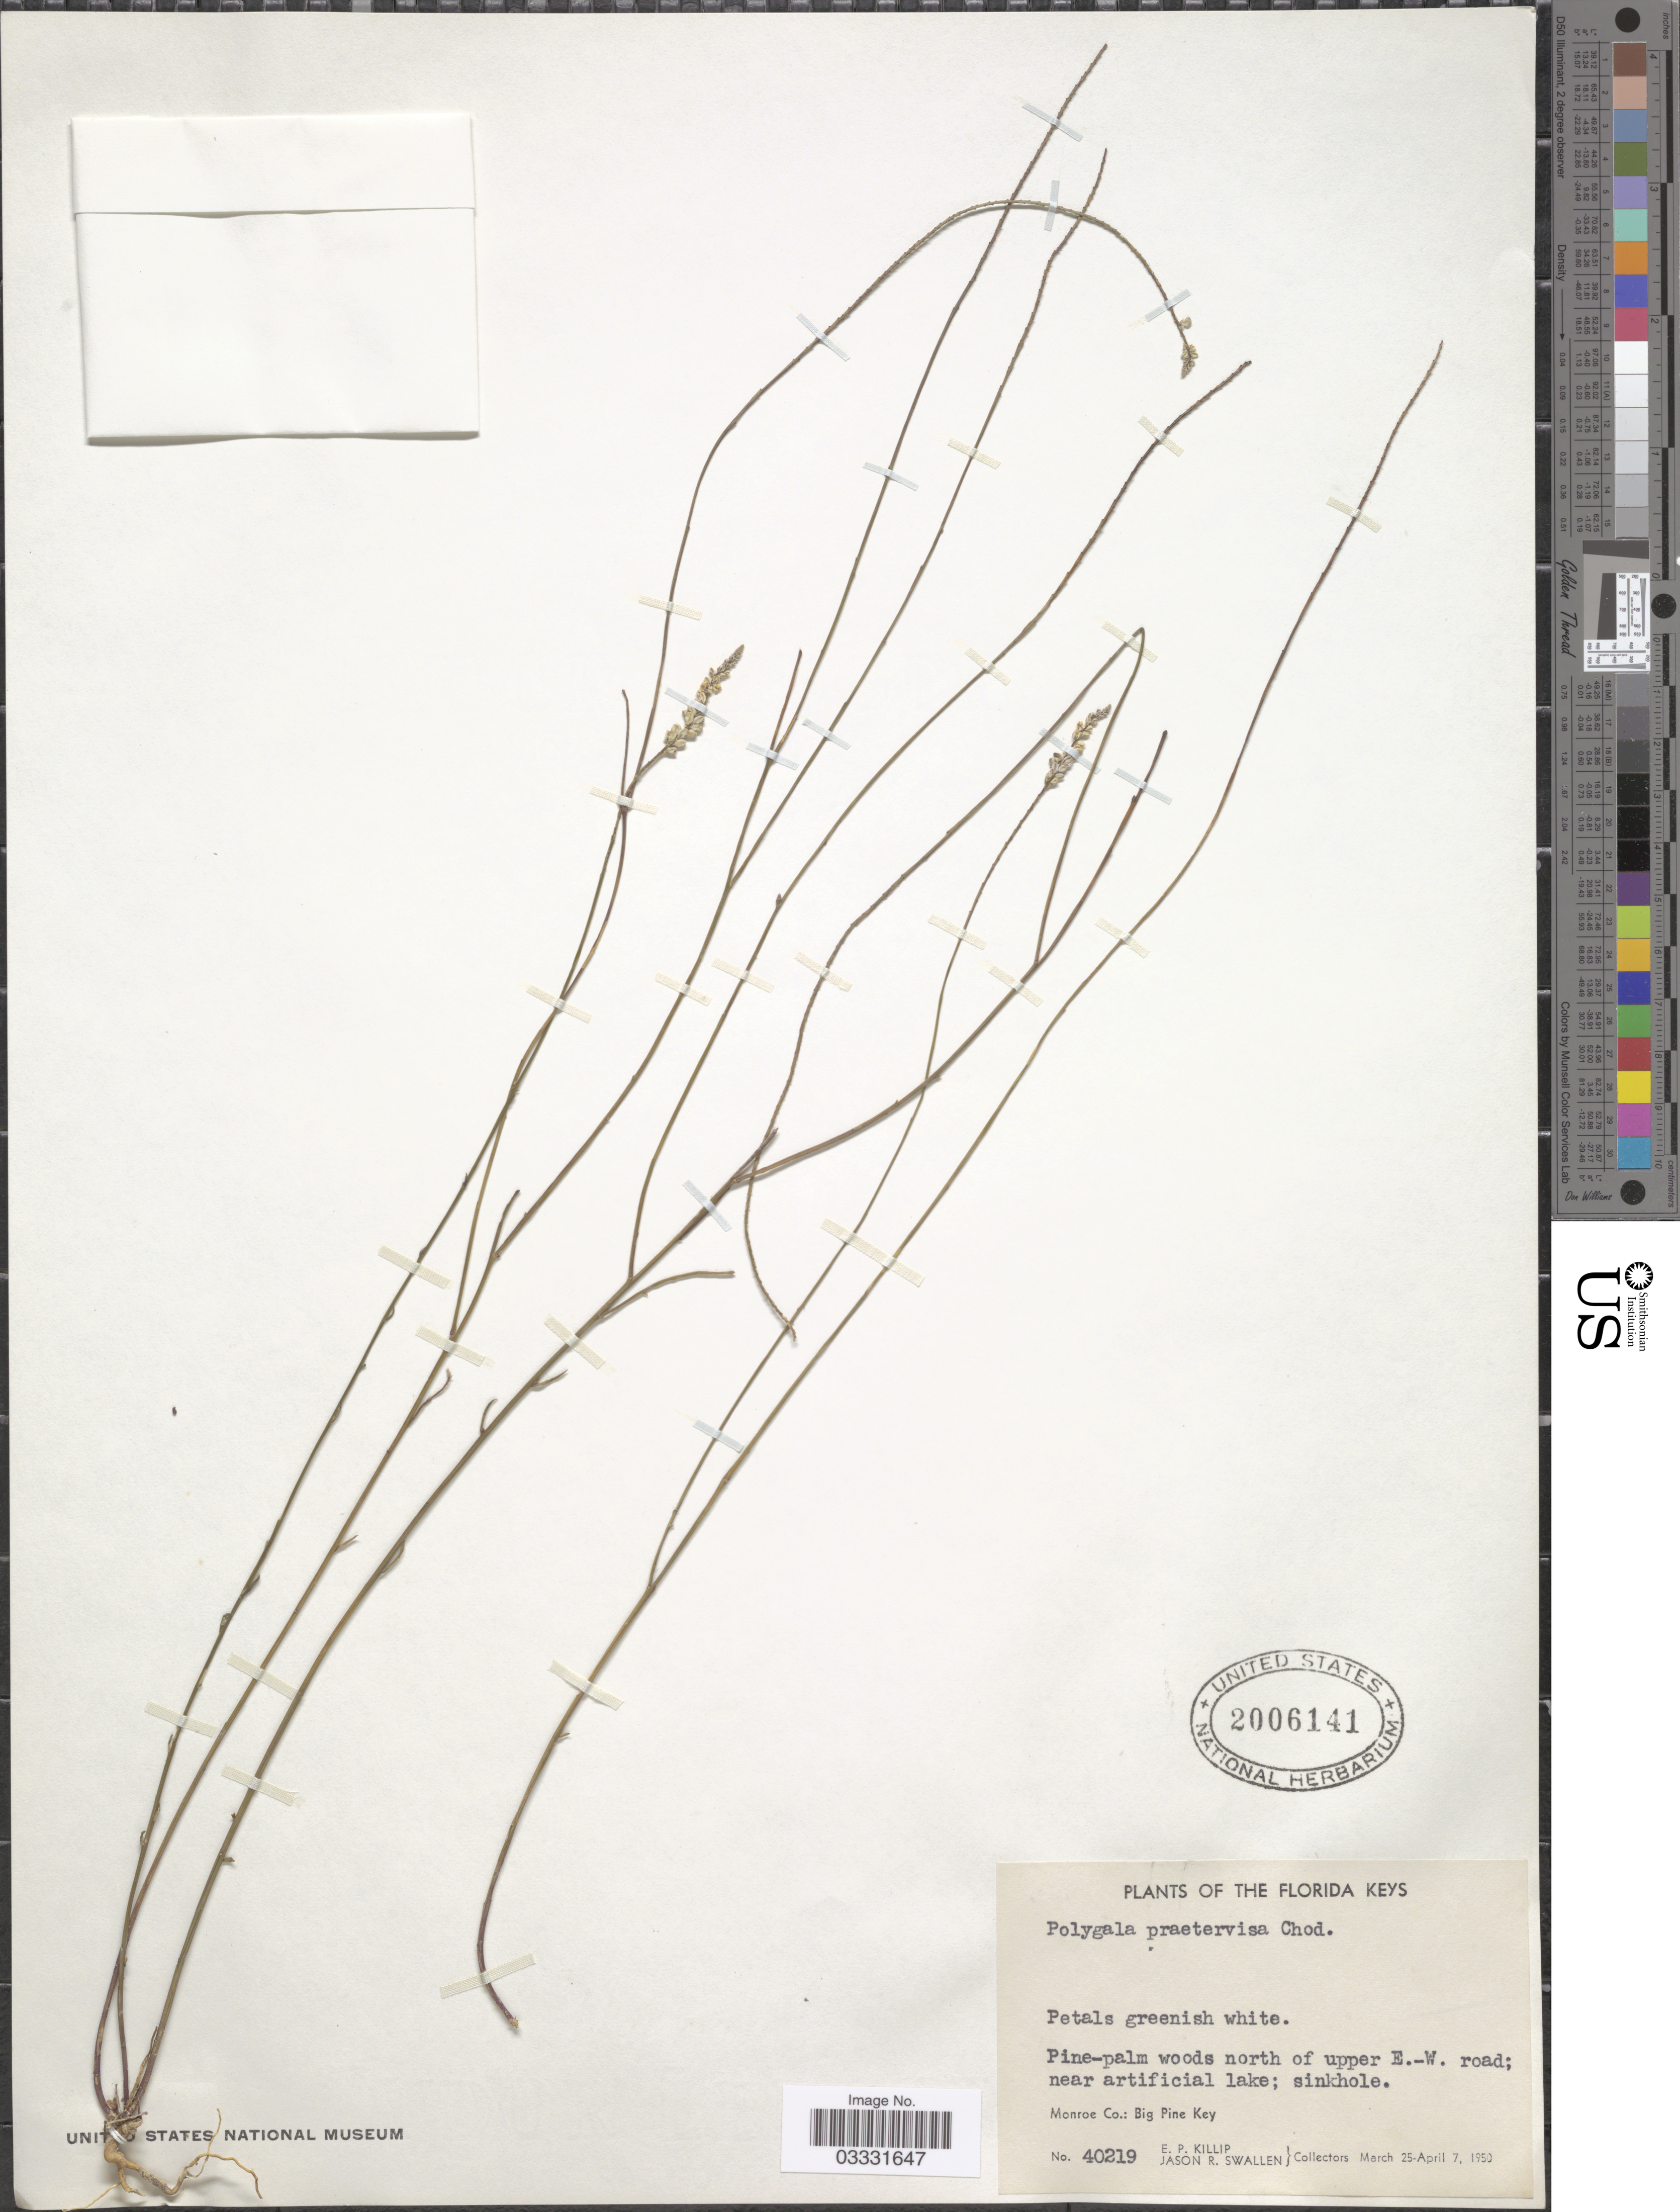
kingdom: Plantae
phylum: Tracheophyta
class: Magnoliopsida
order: Fabales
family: Polygalaceae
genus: Polygala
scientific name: Polygala praetervisa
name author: Chodat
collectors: E. P. Killip & J. R. Swallen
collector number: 40219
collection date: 1950-03-25/1950-04-07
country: United States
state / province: Florida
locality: Florida Keys. Pine-palm woods north of upper E.-W. road; near artificial lake; sinkhole. Monroe Co.: Big Pine Key.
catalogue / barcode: US 2006141